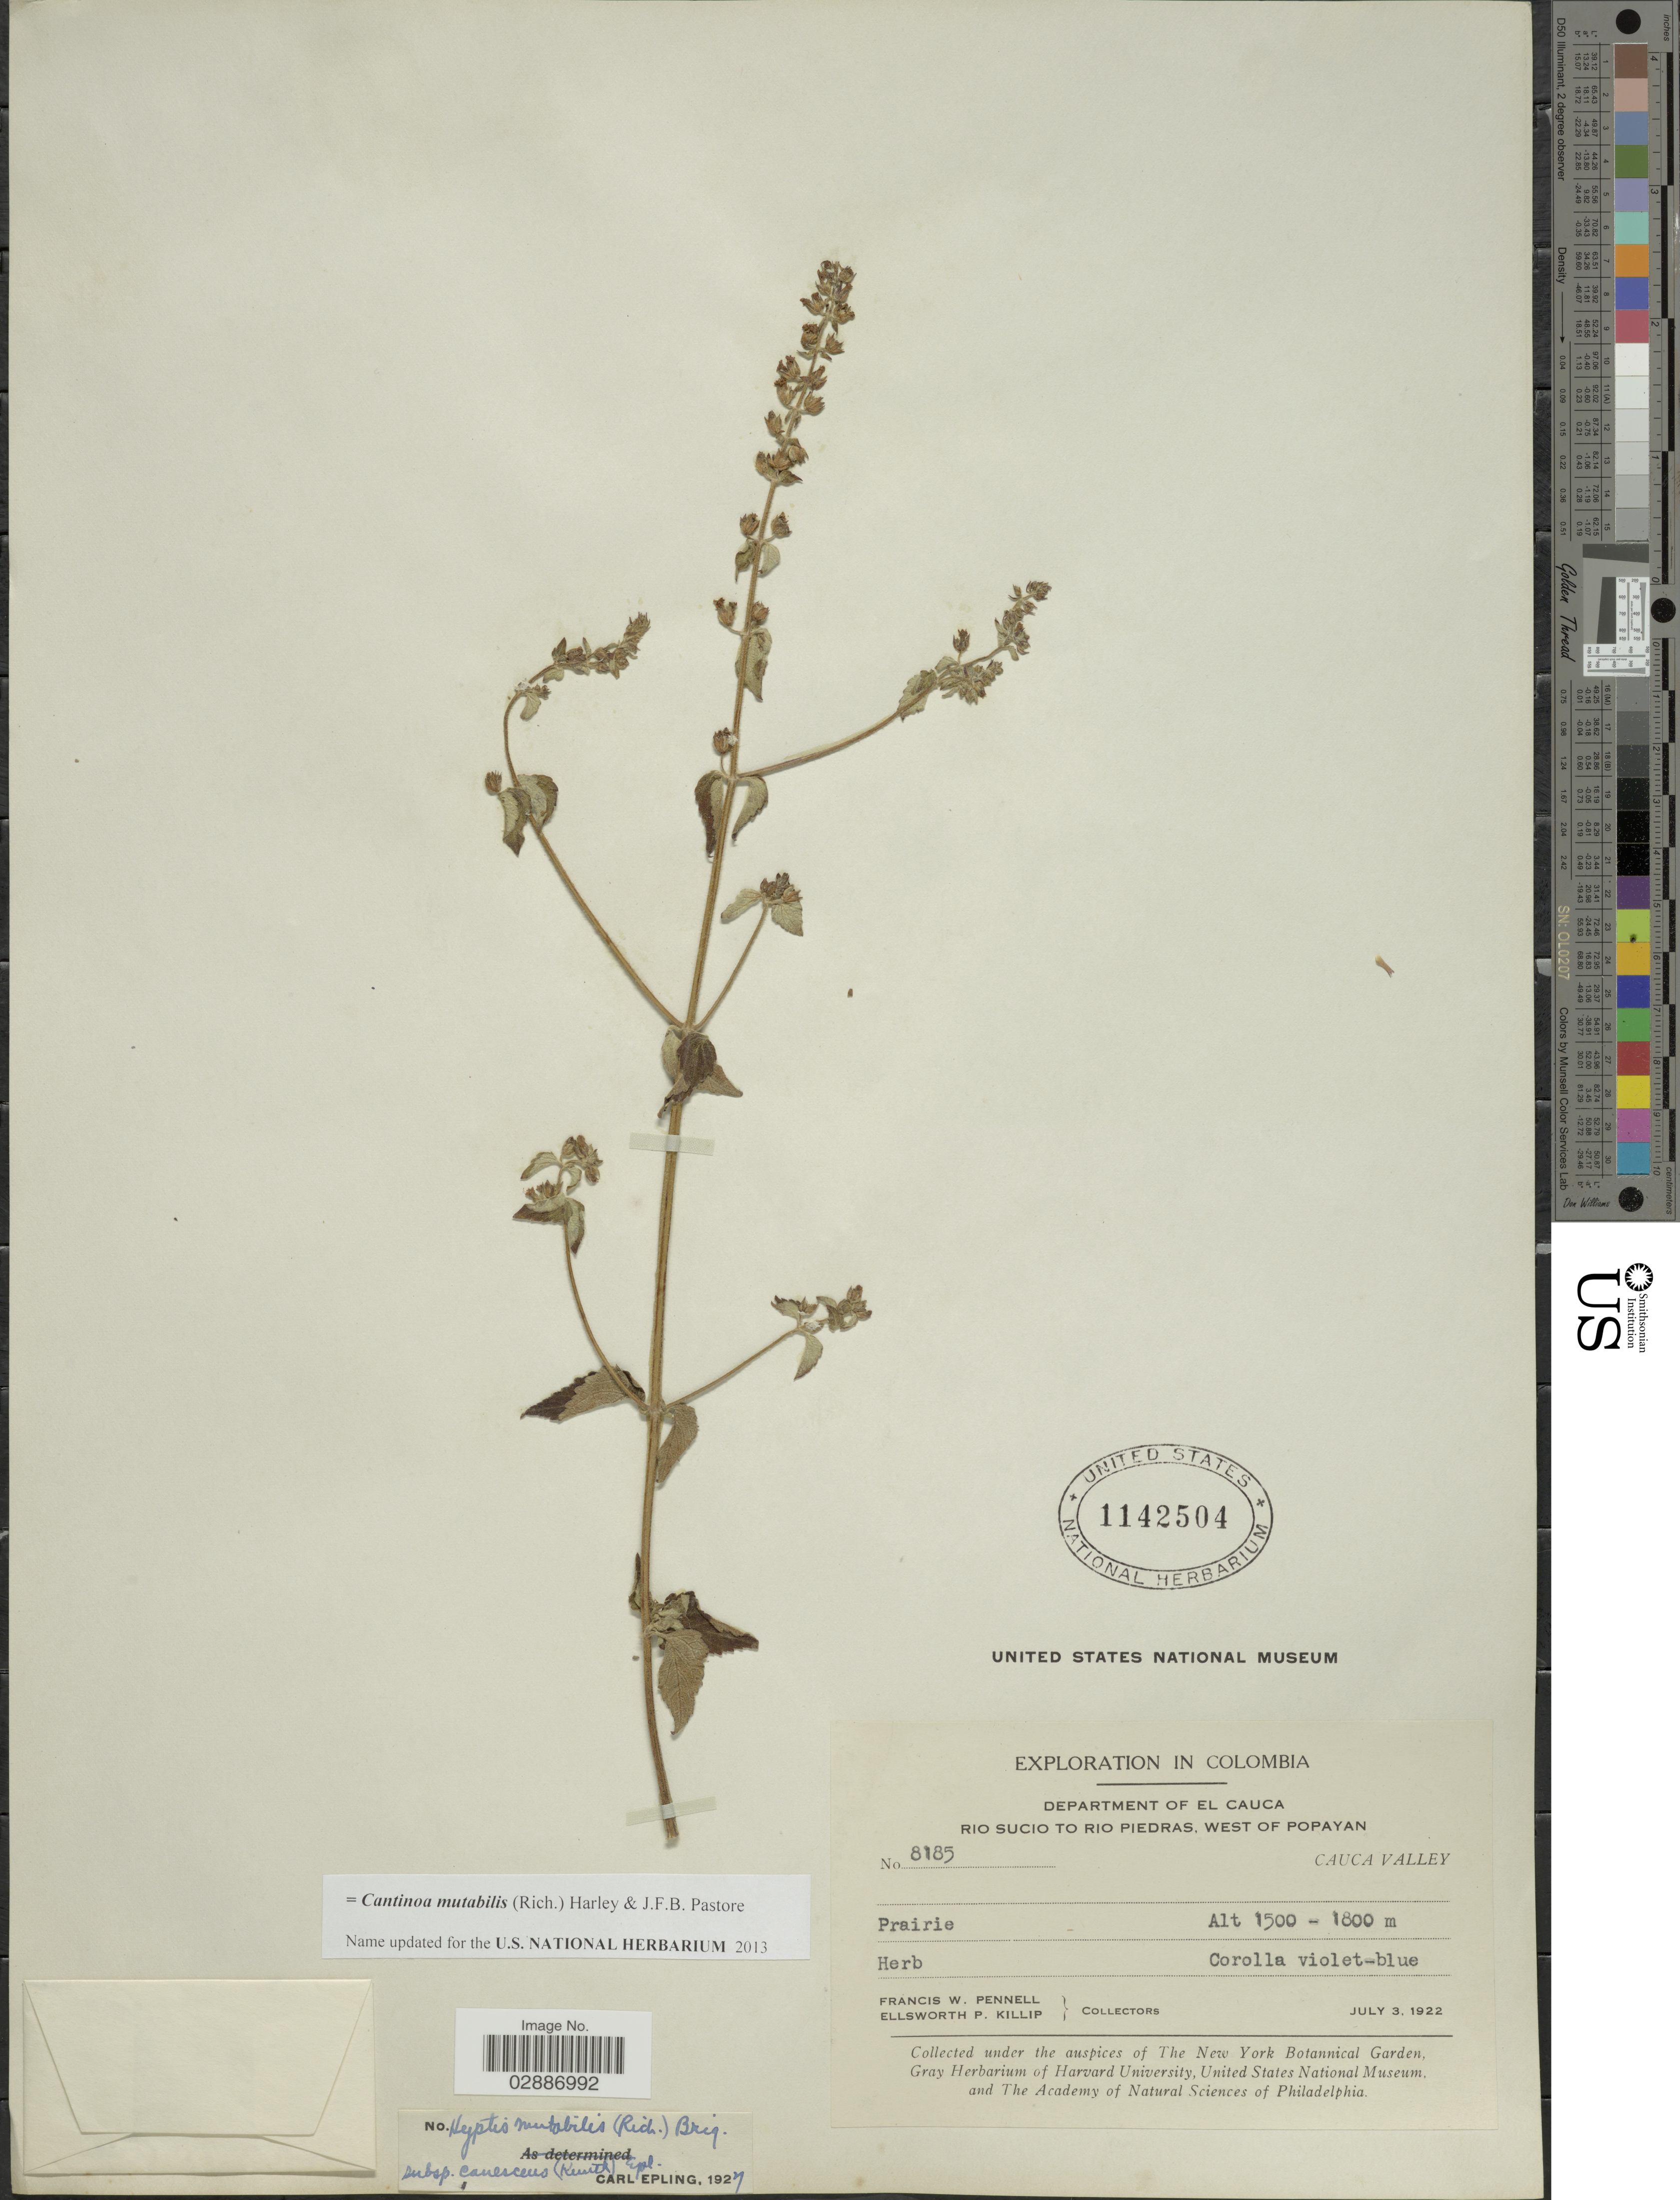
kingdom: Plantae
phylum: Tracheophyta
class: Magnoliopsida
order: Lamiales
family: Lamiaceae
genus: Cantinoa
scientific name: Cantinoa mutabilis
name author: (Epling) Harley & J.F.B. Pastore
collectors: F. W. Pennell & E. P. Killip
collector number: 8185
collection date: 1922-07-03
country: Colombia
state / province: Cauca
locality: Department of El Cauca. Rio Sucio to Rio Piedras, West of Popayan. Cauca Valley.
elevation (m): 1500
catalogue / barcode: US 1142504